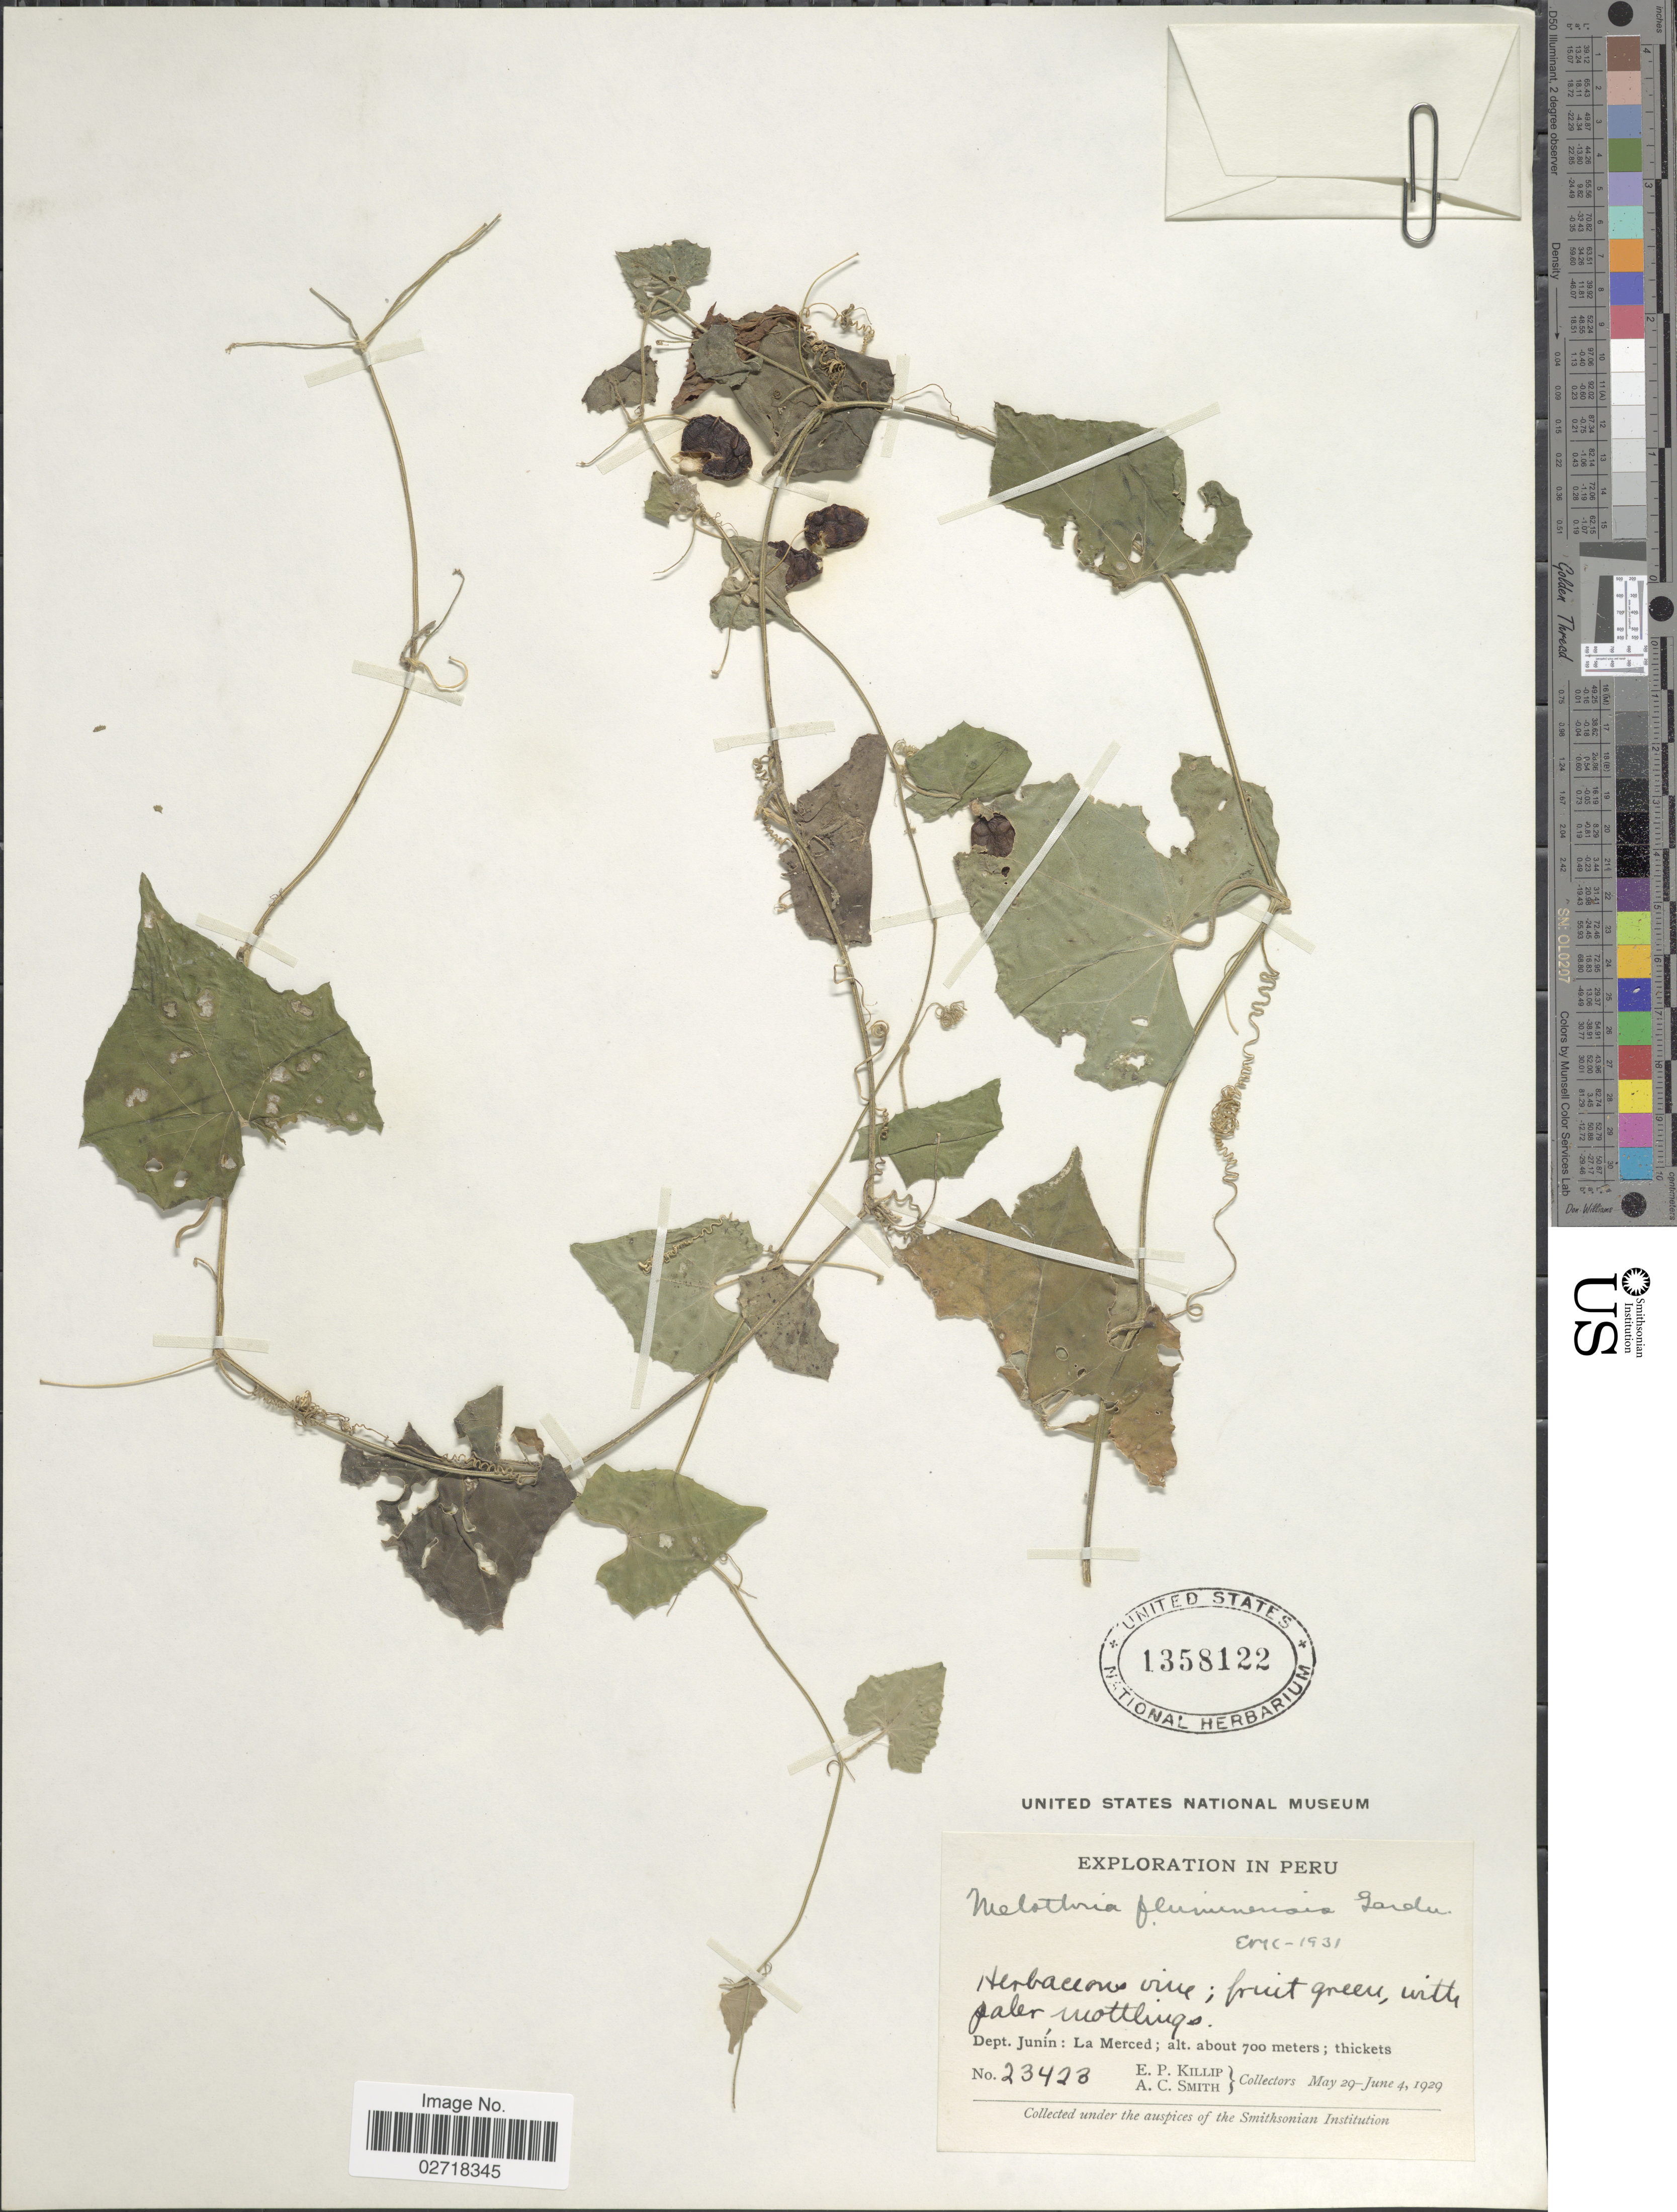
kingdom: Plantae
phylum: Tracheophyta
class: Magnoliopsida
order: Cucurbitales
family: Cucurbitaceae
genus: Melothria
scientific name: Melothria pendula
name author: L.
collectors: E. P. Killip & A. C. Smith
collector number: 23423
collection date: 1929-05-29/1929-06-04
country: Peru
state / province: Junín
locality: La Merced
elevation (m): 700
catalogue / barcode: US 1358122